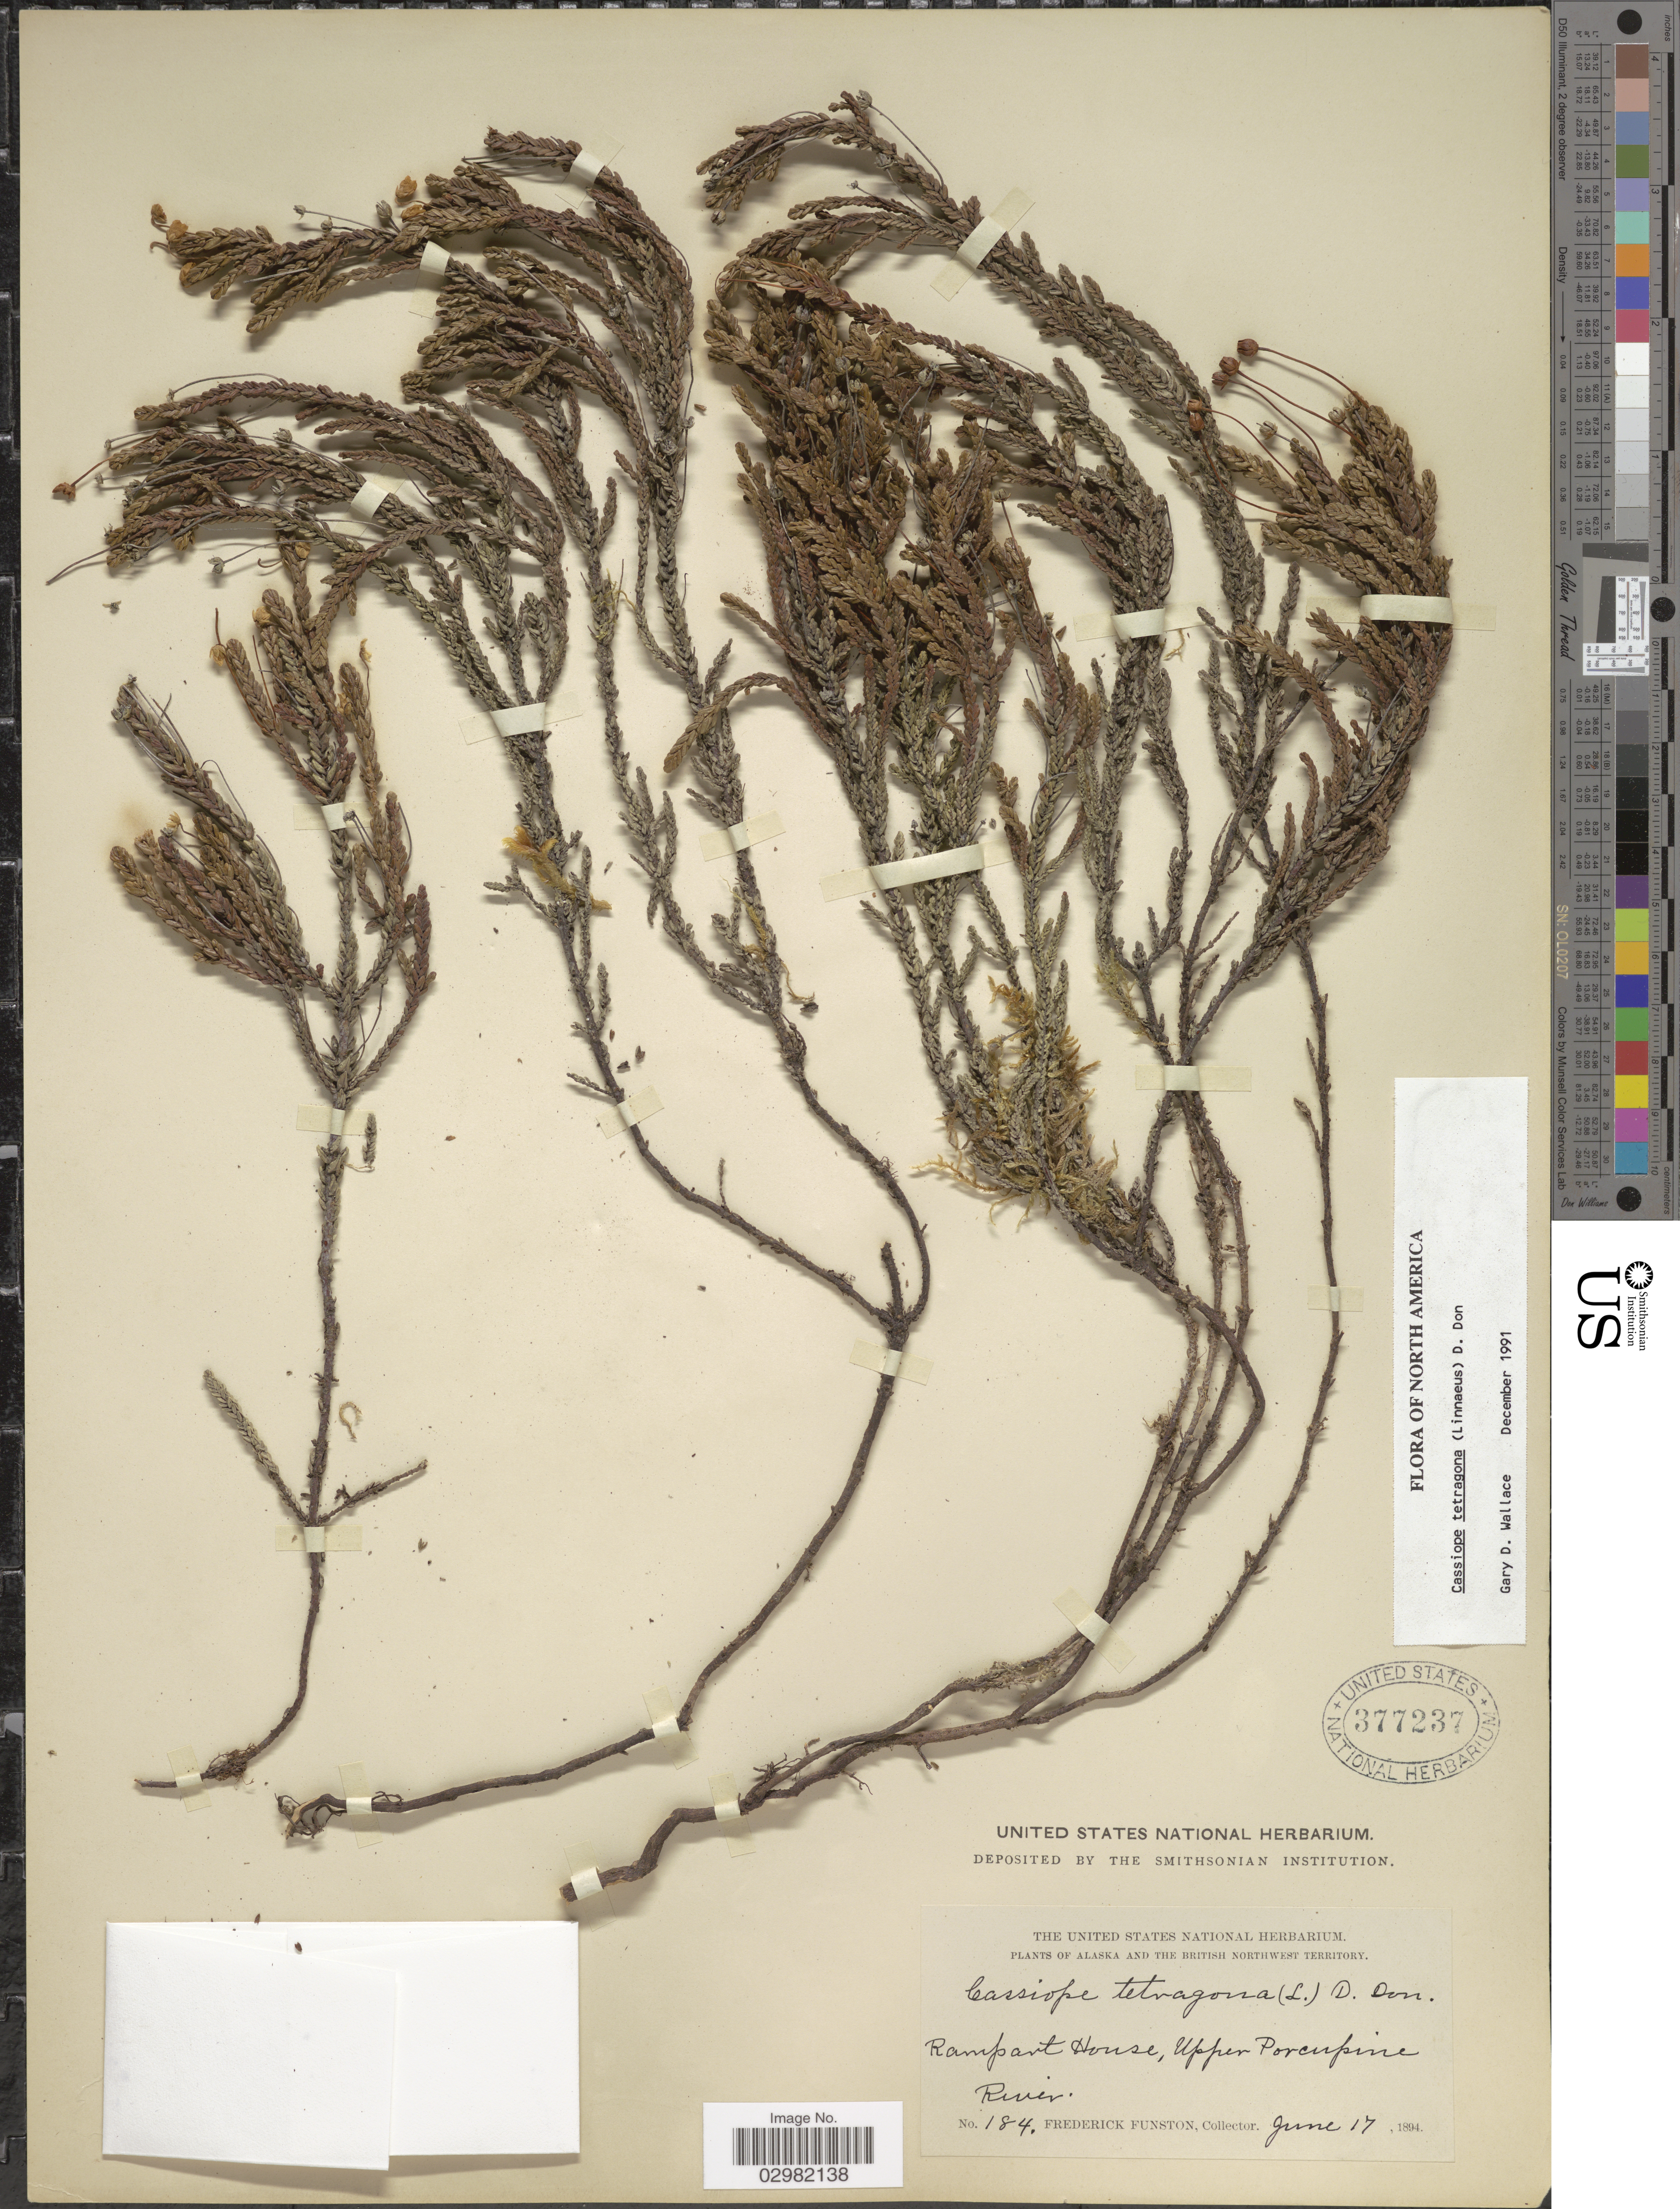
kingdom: Plantae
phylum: Tracheophyta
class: Magnoliopsida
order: Ericales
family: Ericaceae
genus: Cassiope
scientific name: Cassiope tetragona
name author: (L.) D. Don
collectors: F. Funston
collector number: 184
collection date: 1894-06-17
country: Canada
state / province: Yukon Territory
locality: Alaska and the British Northwest Territory. Rampart House, Upper Porcupine River.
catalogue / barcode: US 377237